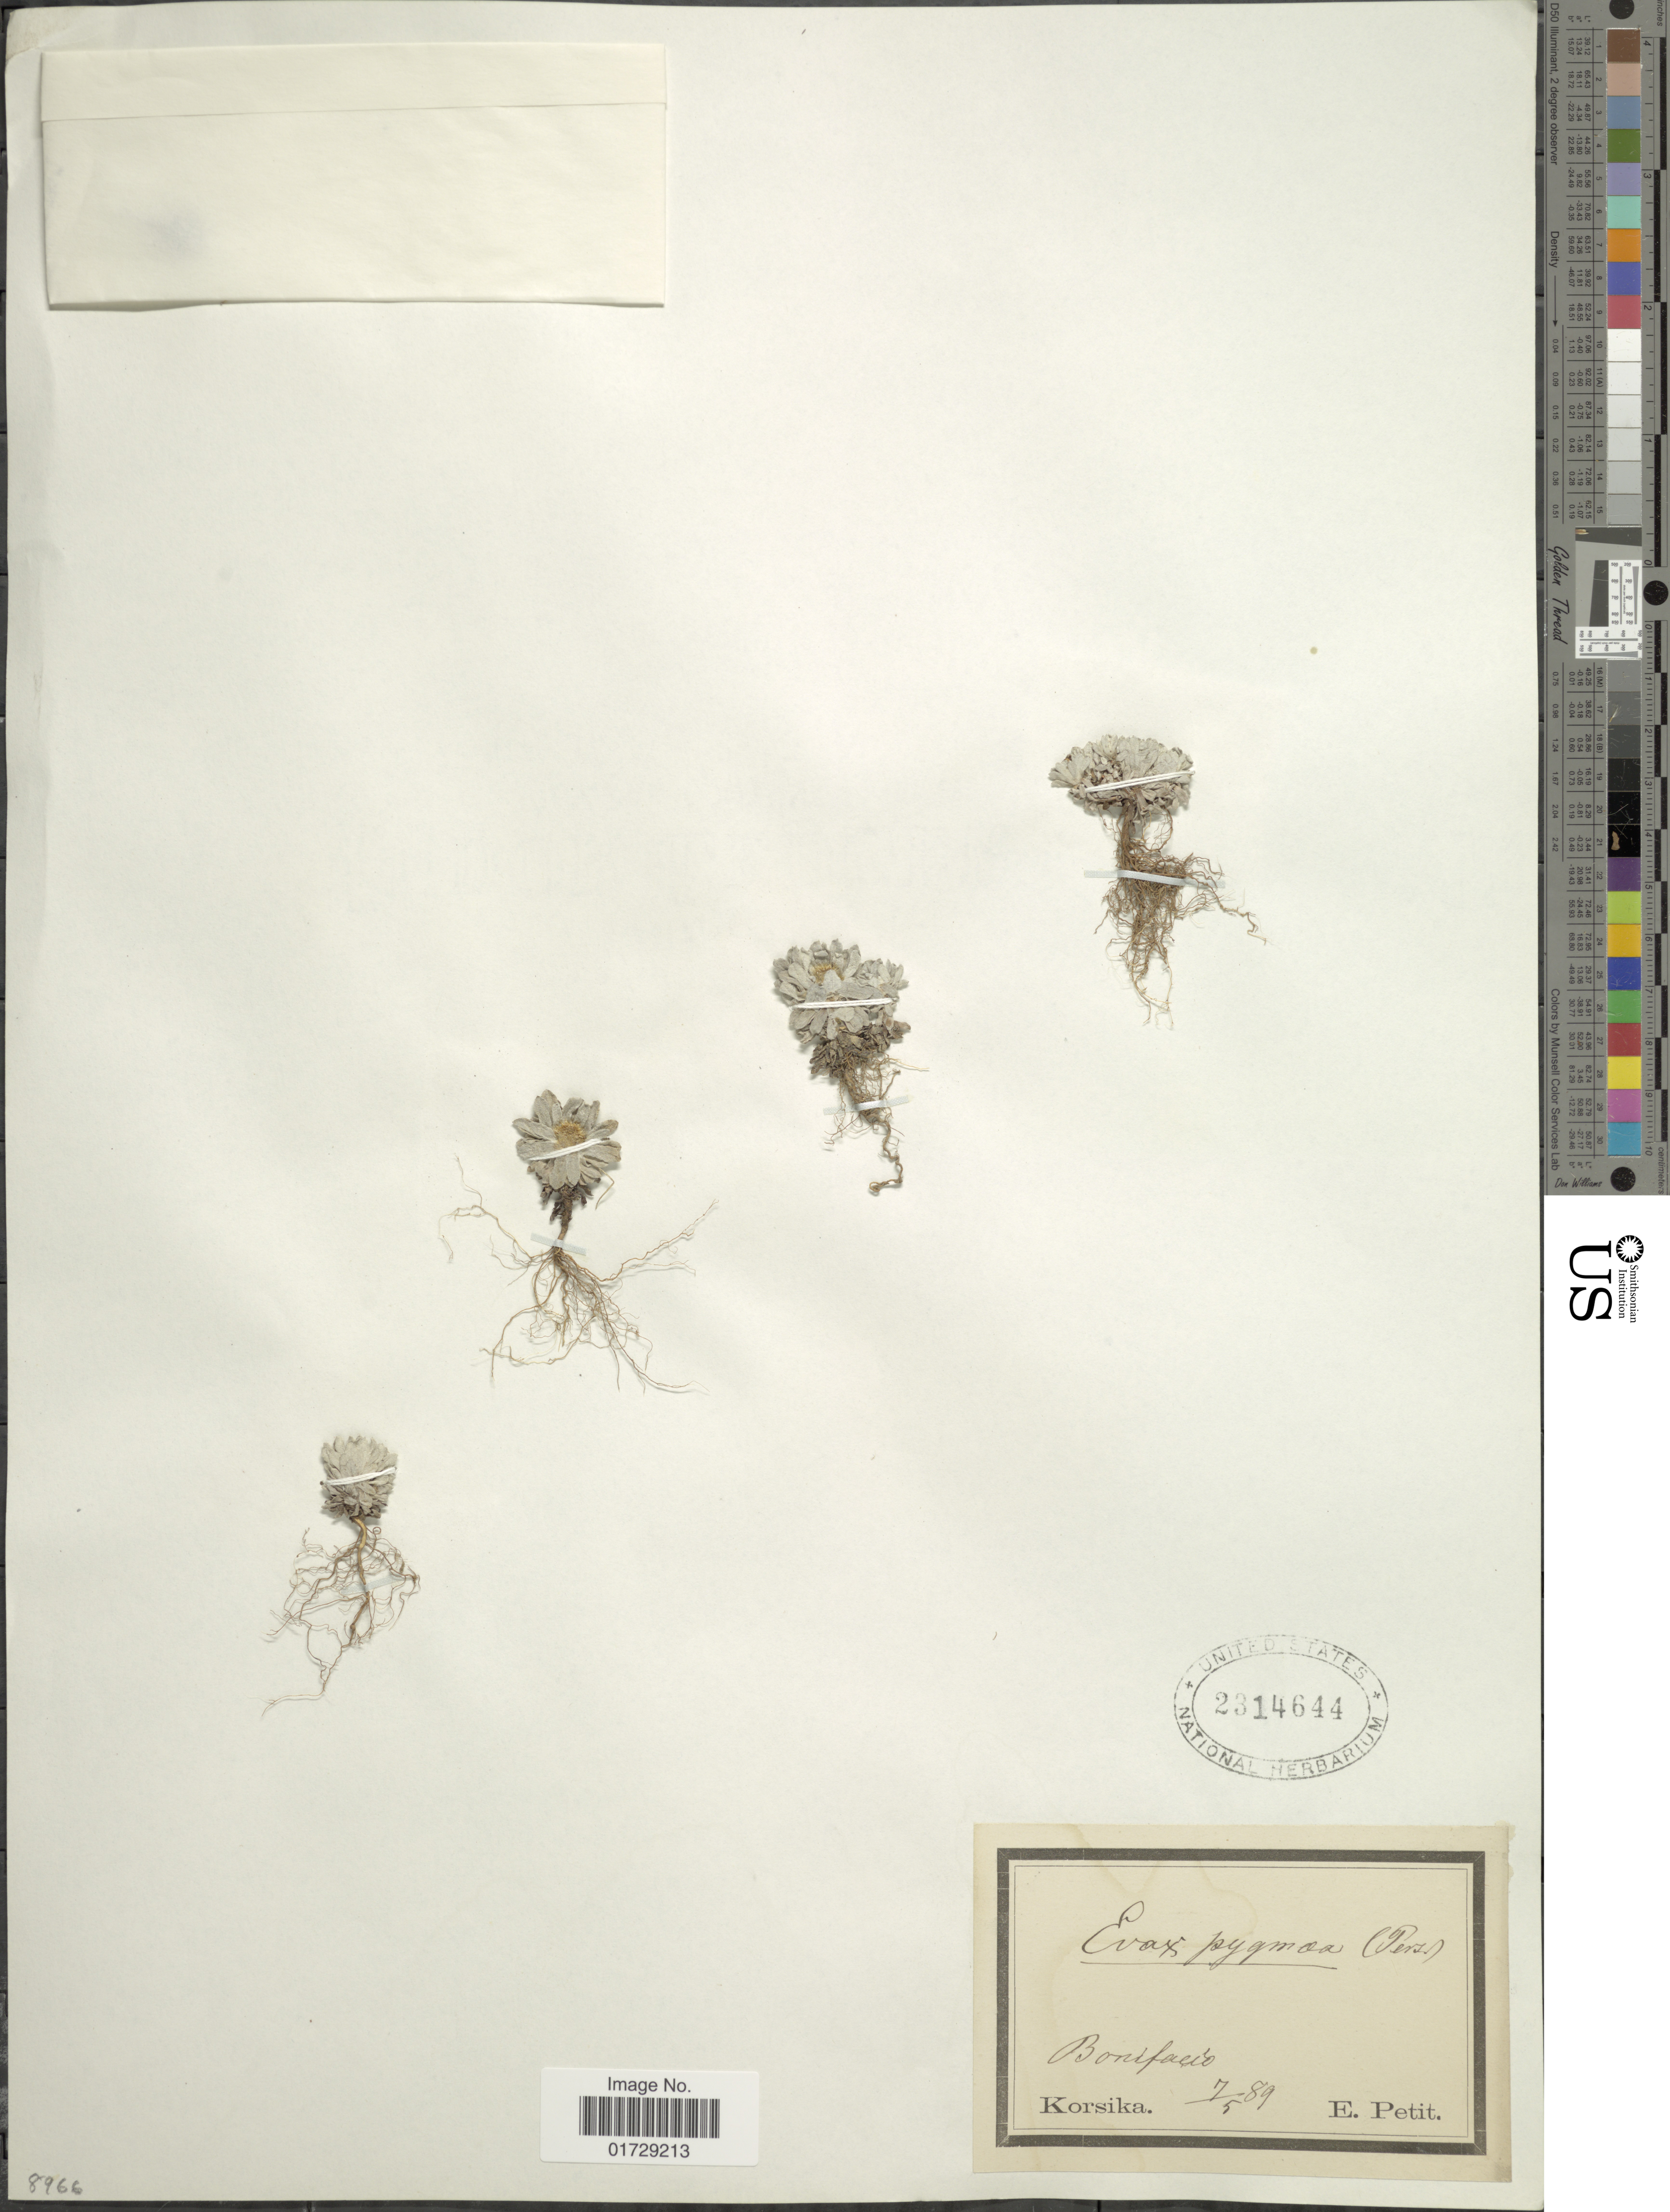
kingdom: Plantae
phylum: Tracheophyta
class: Magnoliopsida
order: Asterales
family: Asteraceae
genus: Evax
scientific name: Evax pygmaea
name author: (L.) Brot.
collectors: E. Petit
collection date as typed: Transcribed d/m/y: 7/5/89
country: France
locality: Bonifacio, Korsika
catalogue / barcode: US 2314644